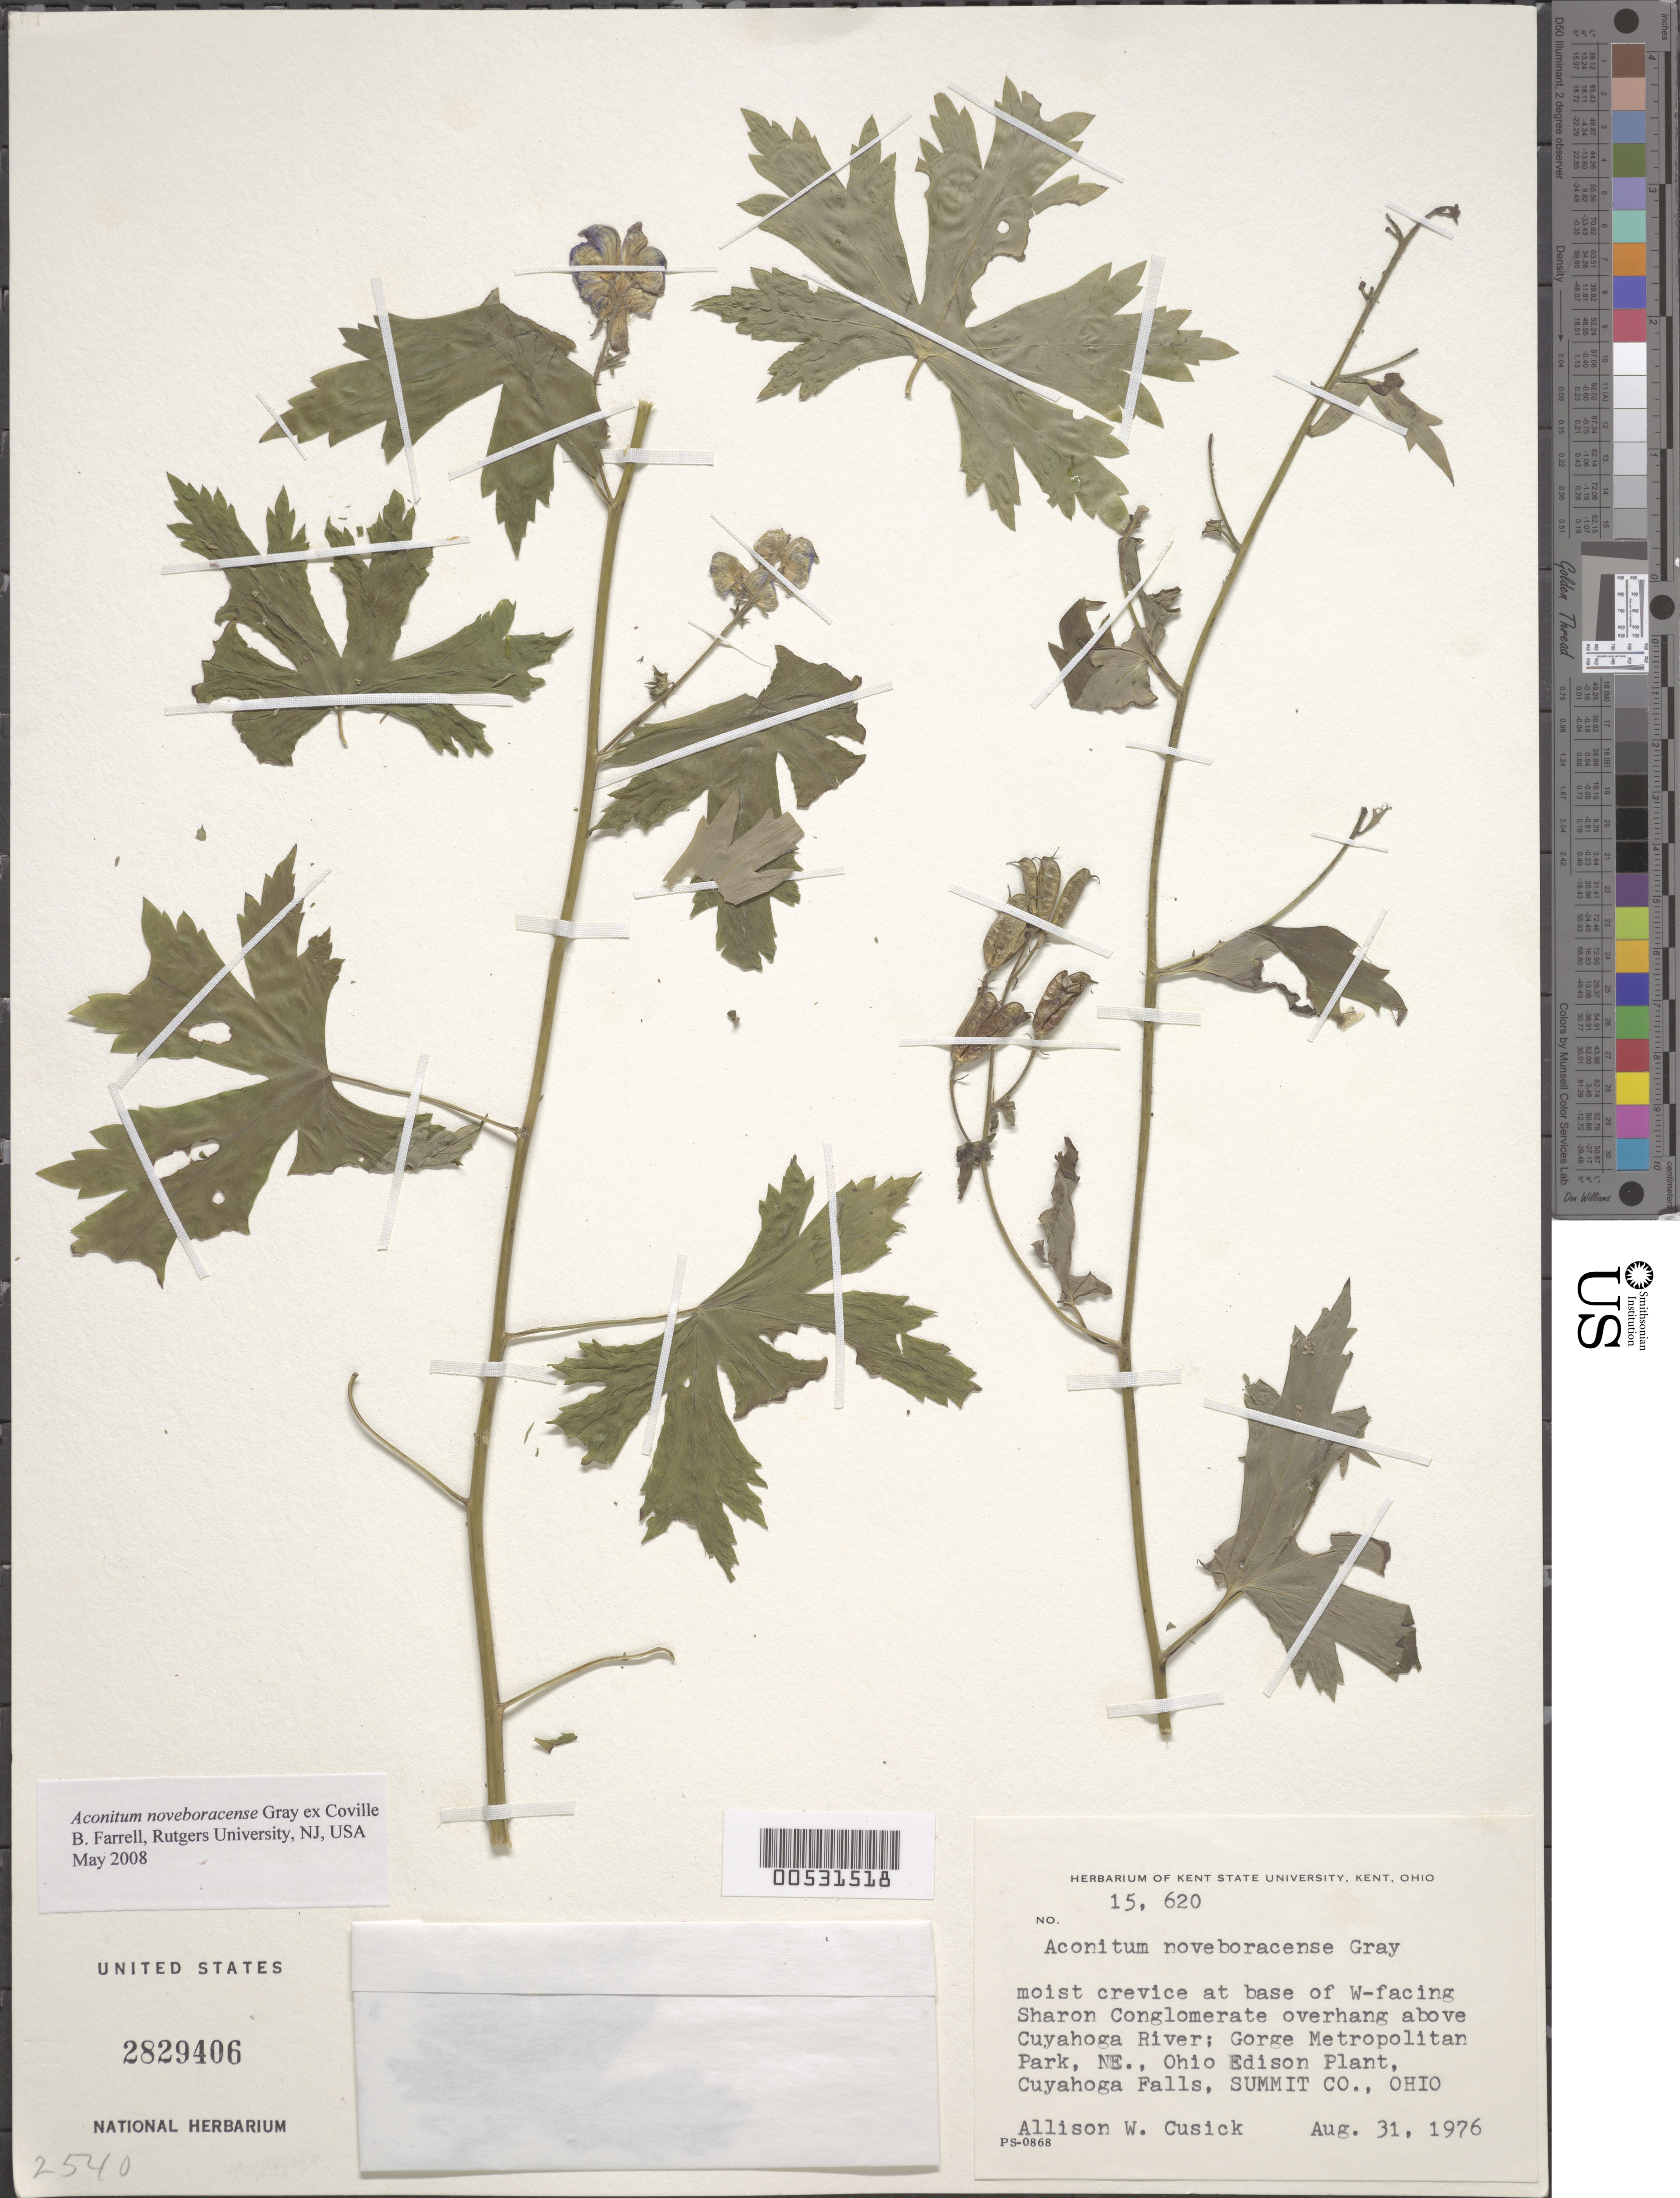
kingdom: Plantae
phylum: Tracheophyta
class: Magnoliopsida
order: Ranunculales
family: Ranunculaceae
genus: Aconitum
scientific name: Aconitum noveboracense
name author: A. Gray ex Coville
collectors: A. Cusick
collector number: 15620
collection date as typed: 31 Aug 1976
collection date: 1976-08-31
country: United States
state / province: Ohio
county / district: Summit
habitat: Moist crevice at base of W - facing Sharon Conglomerate overhang.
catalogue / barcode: US 2829406